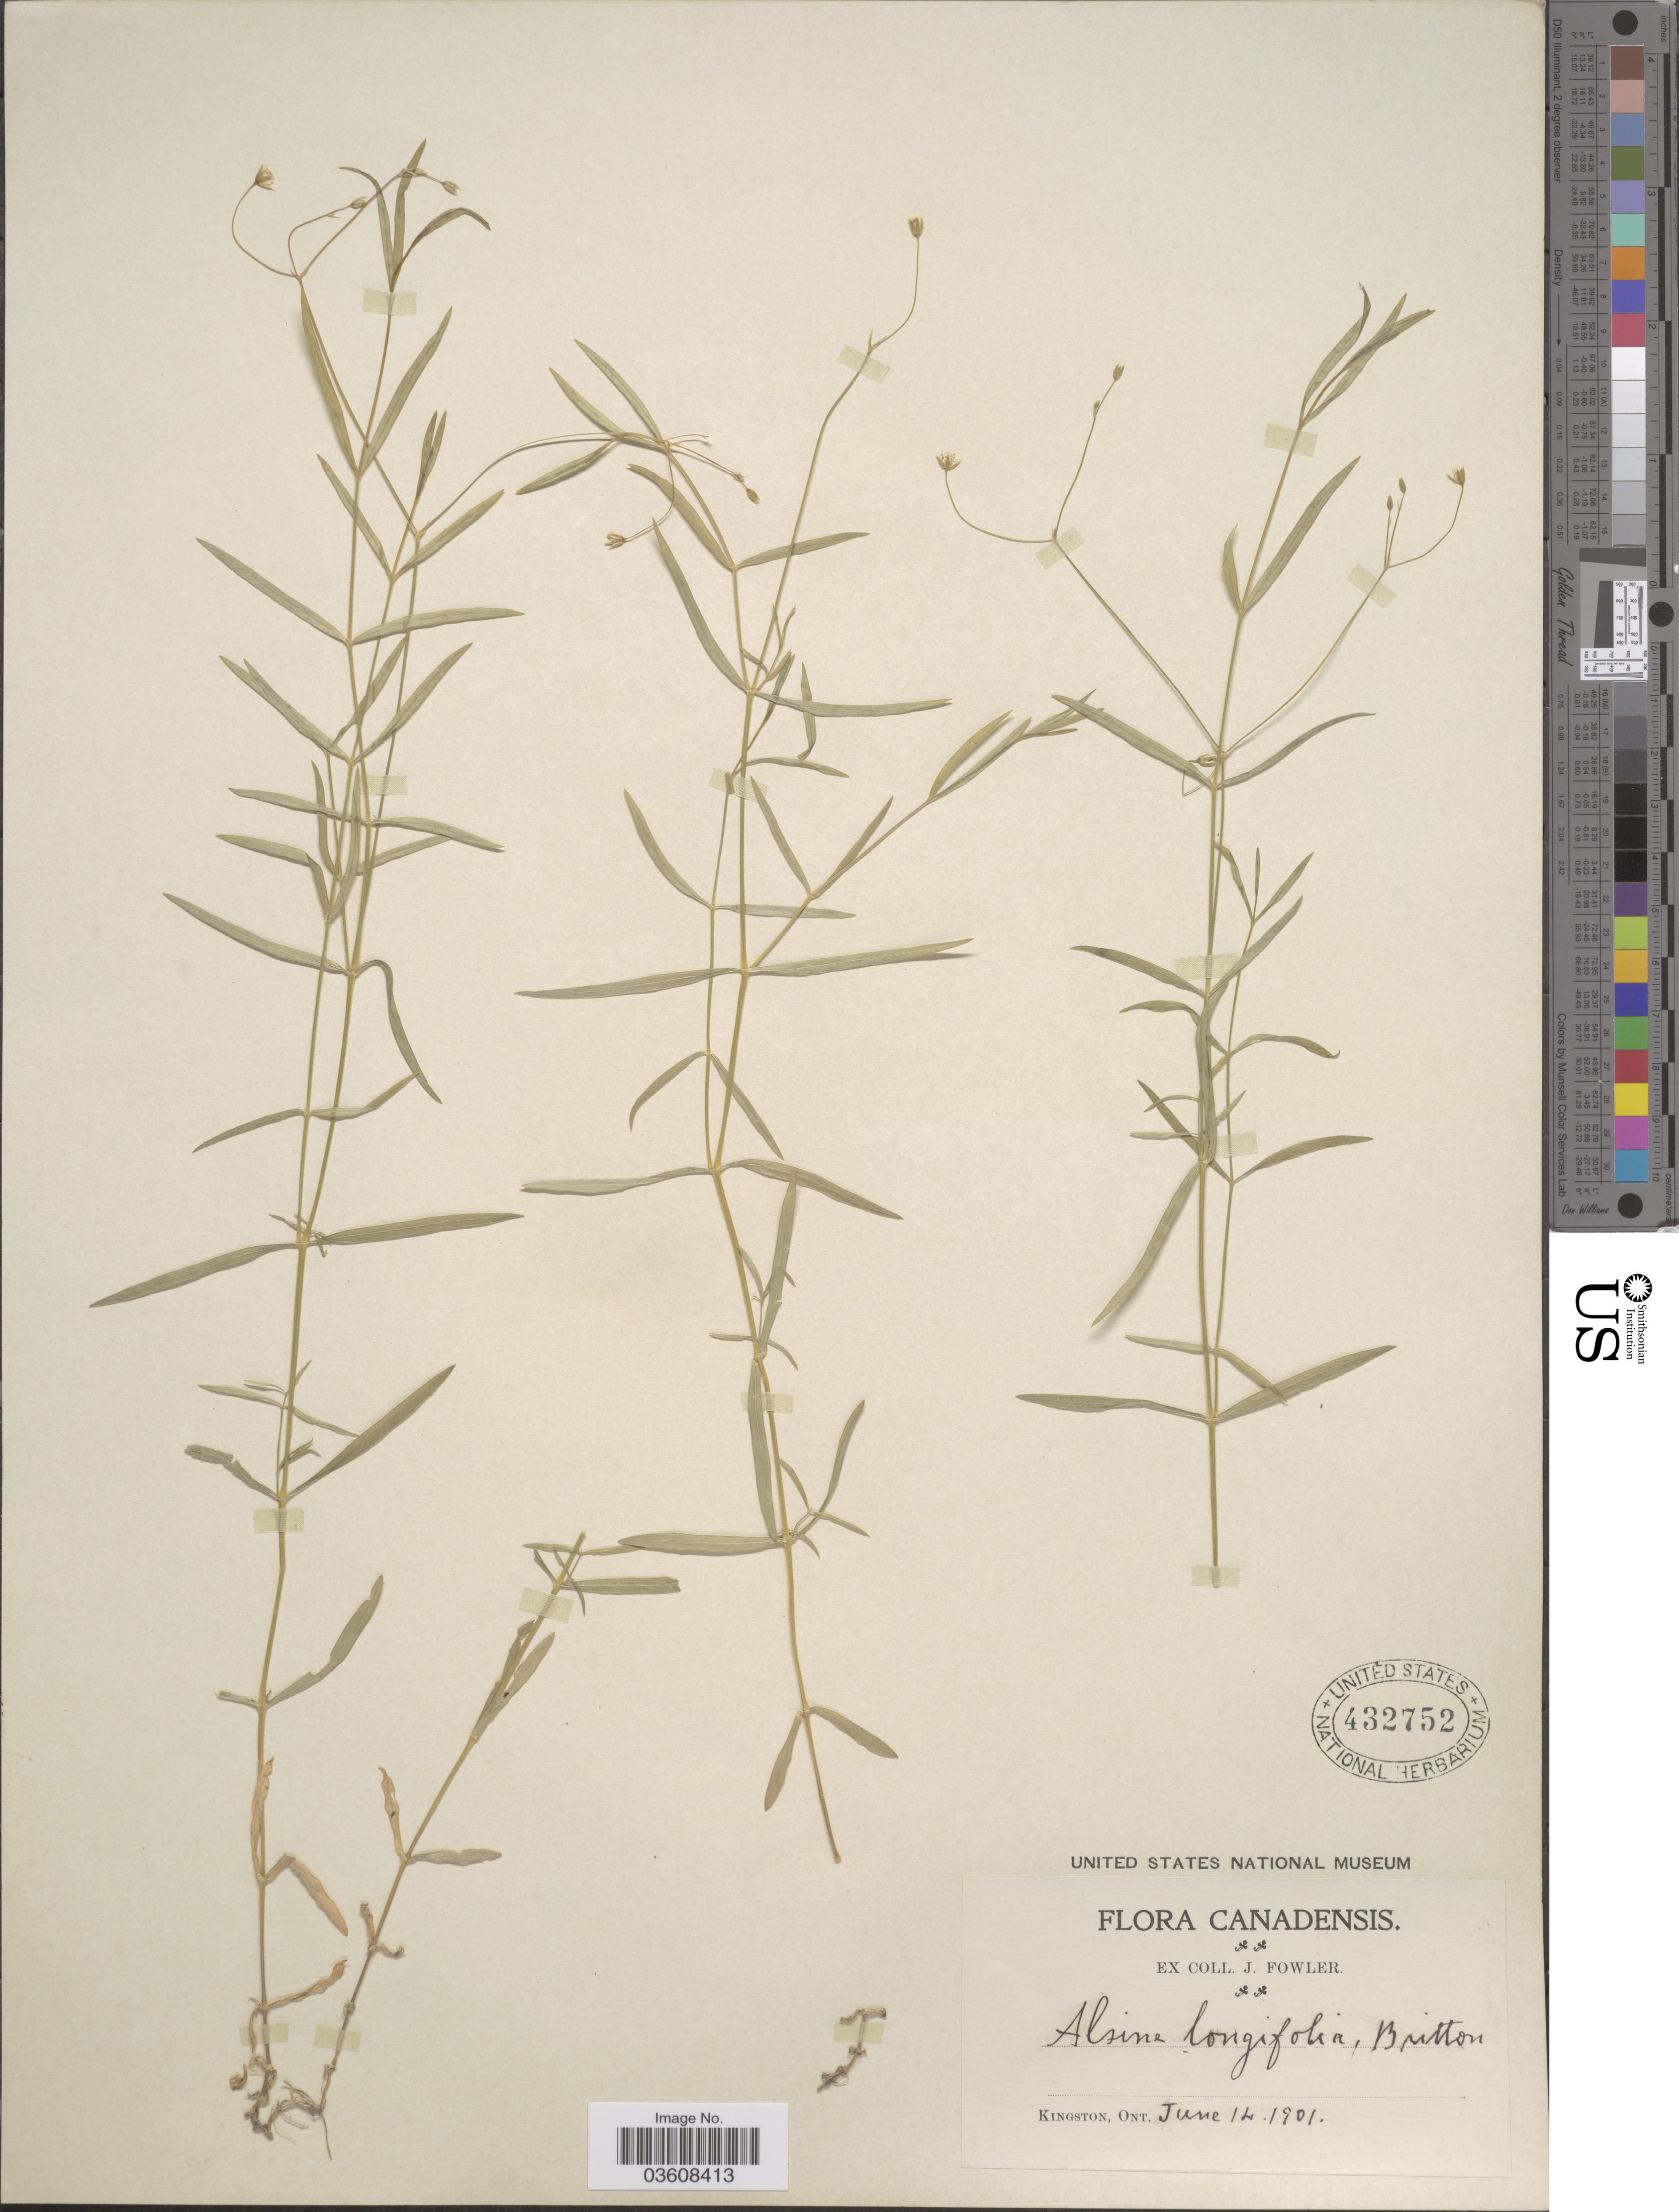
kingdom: Plantae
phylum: Tracheophyta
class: Magnoliopsida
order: Caryophyllales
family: Caryophyllaceae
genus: Stellaria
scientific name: Stellaria longifolia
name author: Muhl. ex Willd.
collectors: J. Fowler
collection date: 1901-06-14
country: Canada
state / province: Ontario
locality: Kingston.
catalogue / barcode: US 432752